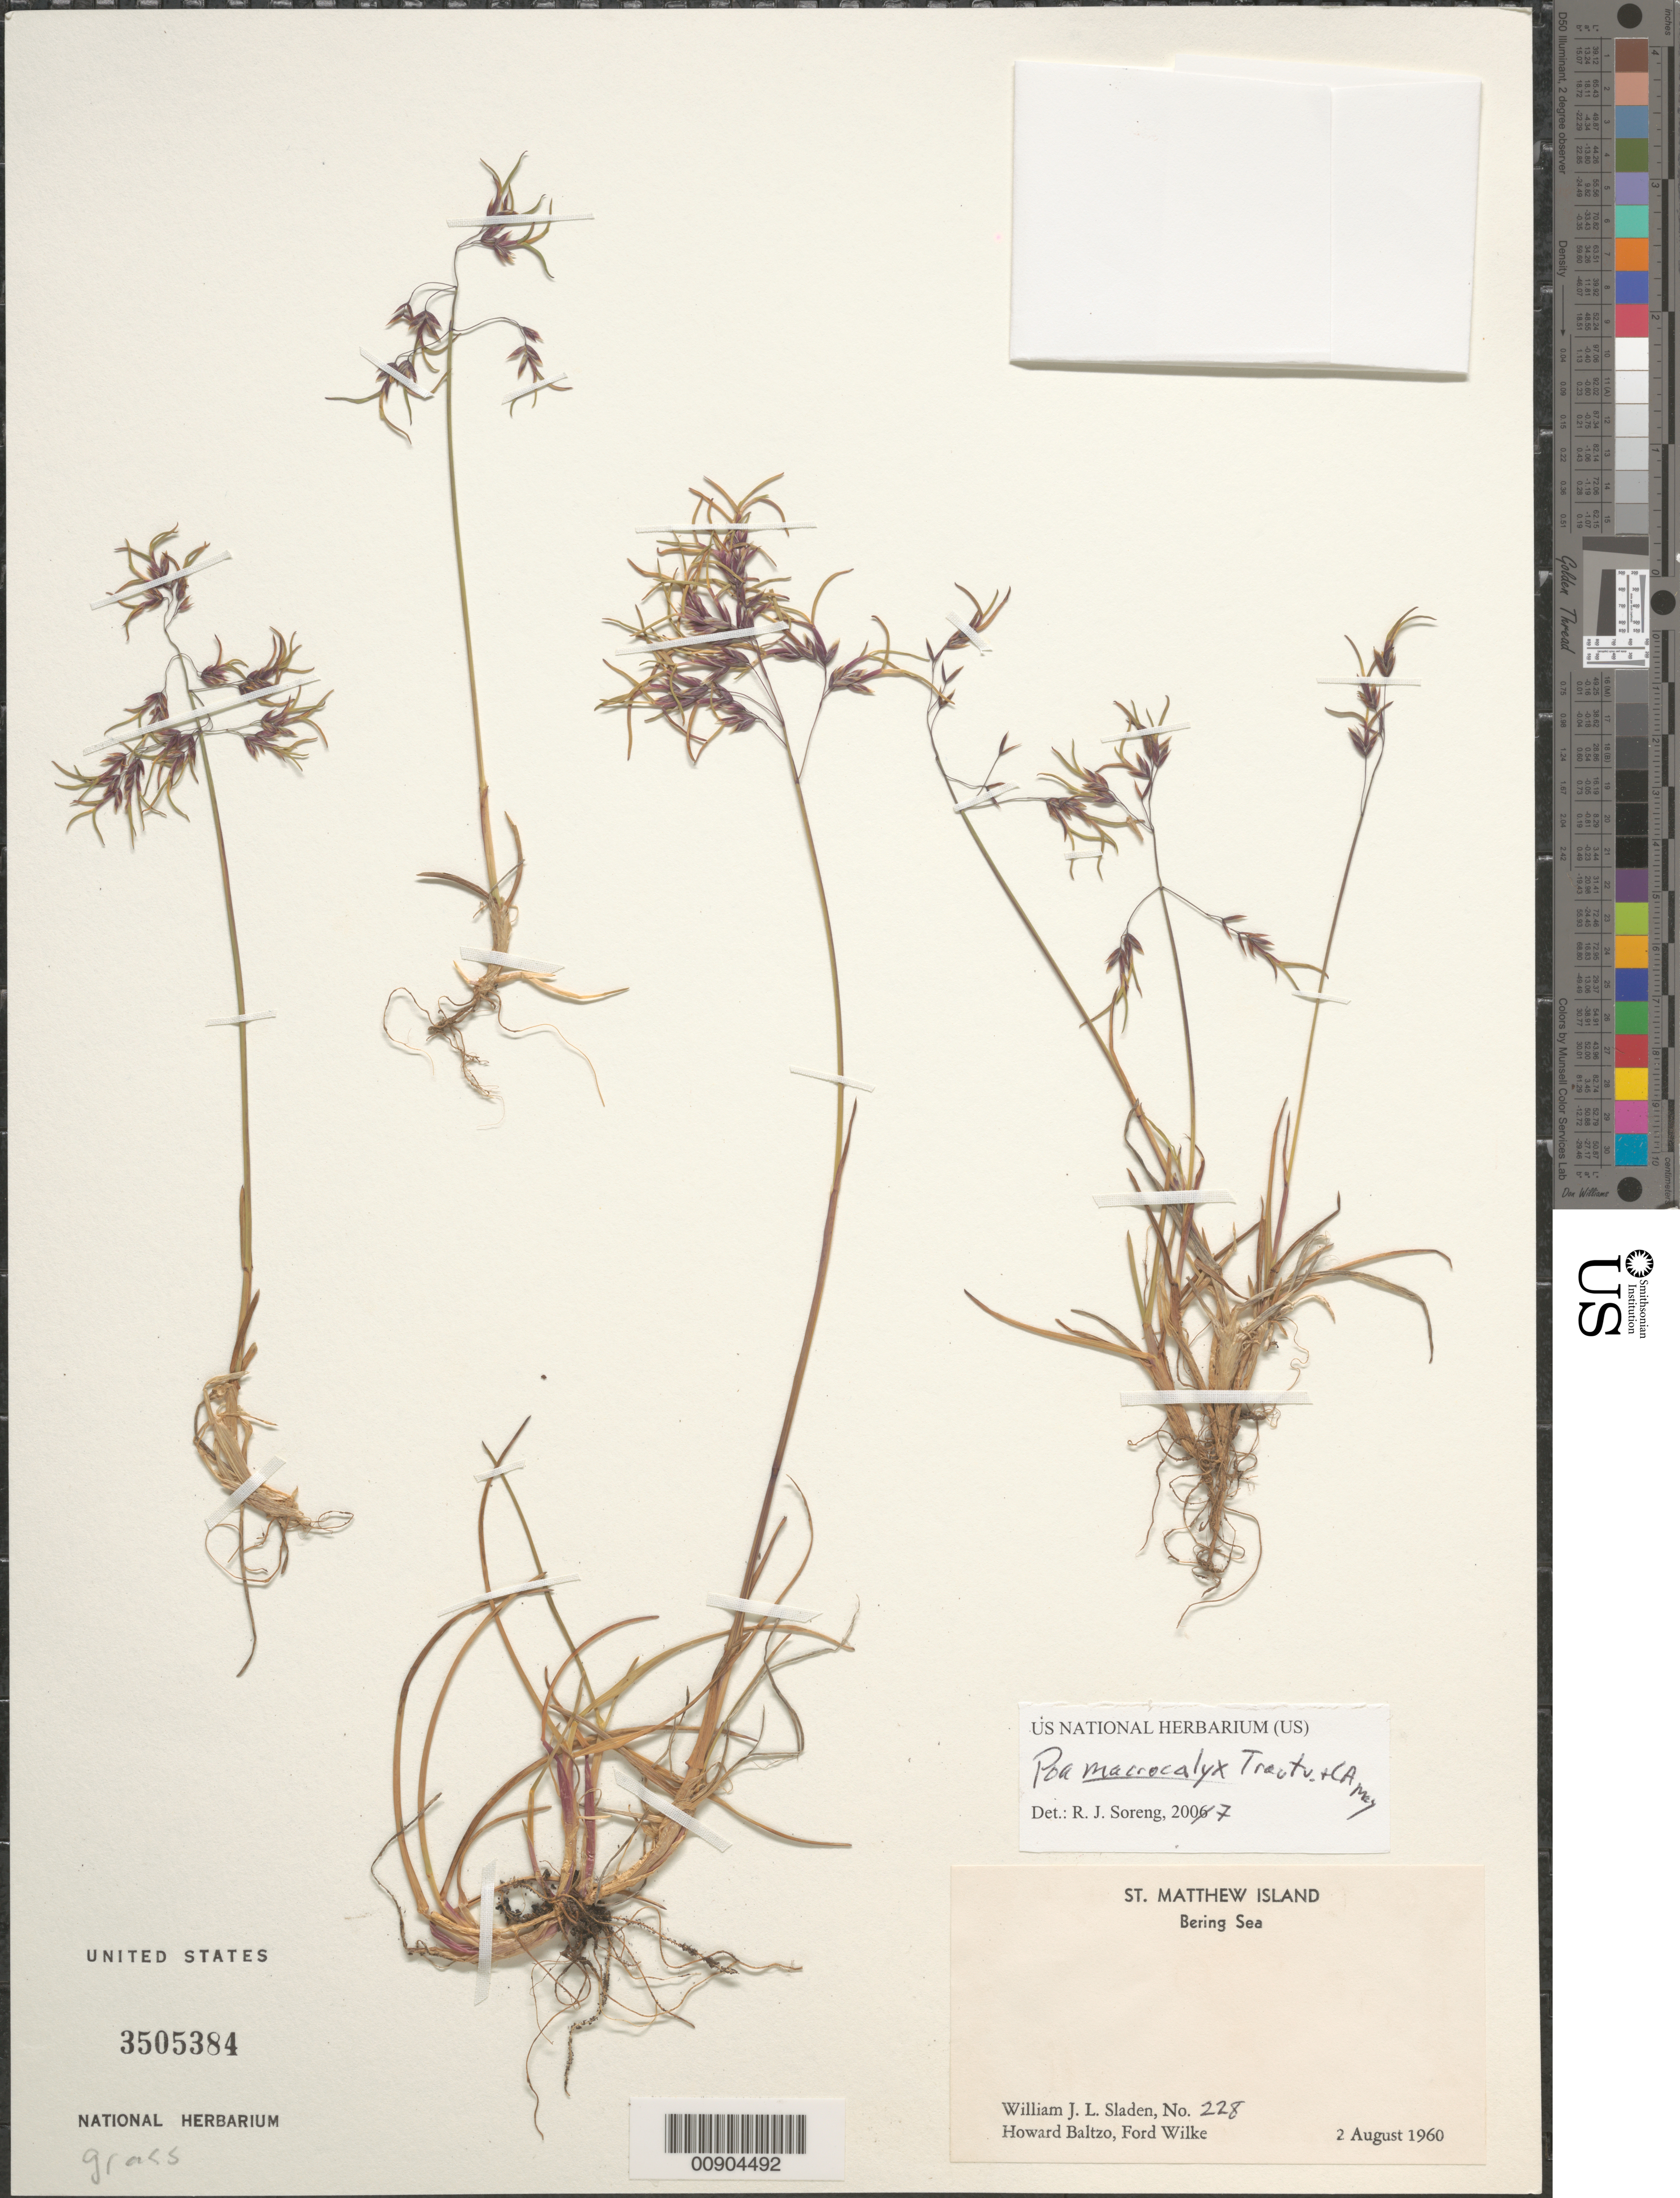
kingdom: Plantae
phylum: Tracheophyta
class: Liliopsida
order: Poales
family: Poaceae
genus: Poa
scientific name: Poa macrocalyx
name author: Trautv. & C.A. Mey.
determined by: Soreng, Robert J., Research Associate (BOT), Smithsonian Institution - National Museum of Natural History (UNITED STATES)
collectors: W. Sladen, H. Baltzo & F. Wilke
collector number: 228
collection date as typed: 02 Aug 1960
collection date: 1960-08-02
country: United States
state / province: Alaska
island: St. Matthew Island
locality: St. Matthew Island, Bering Sea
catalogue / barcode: US 3505384